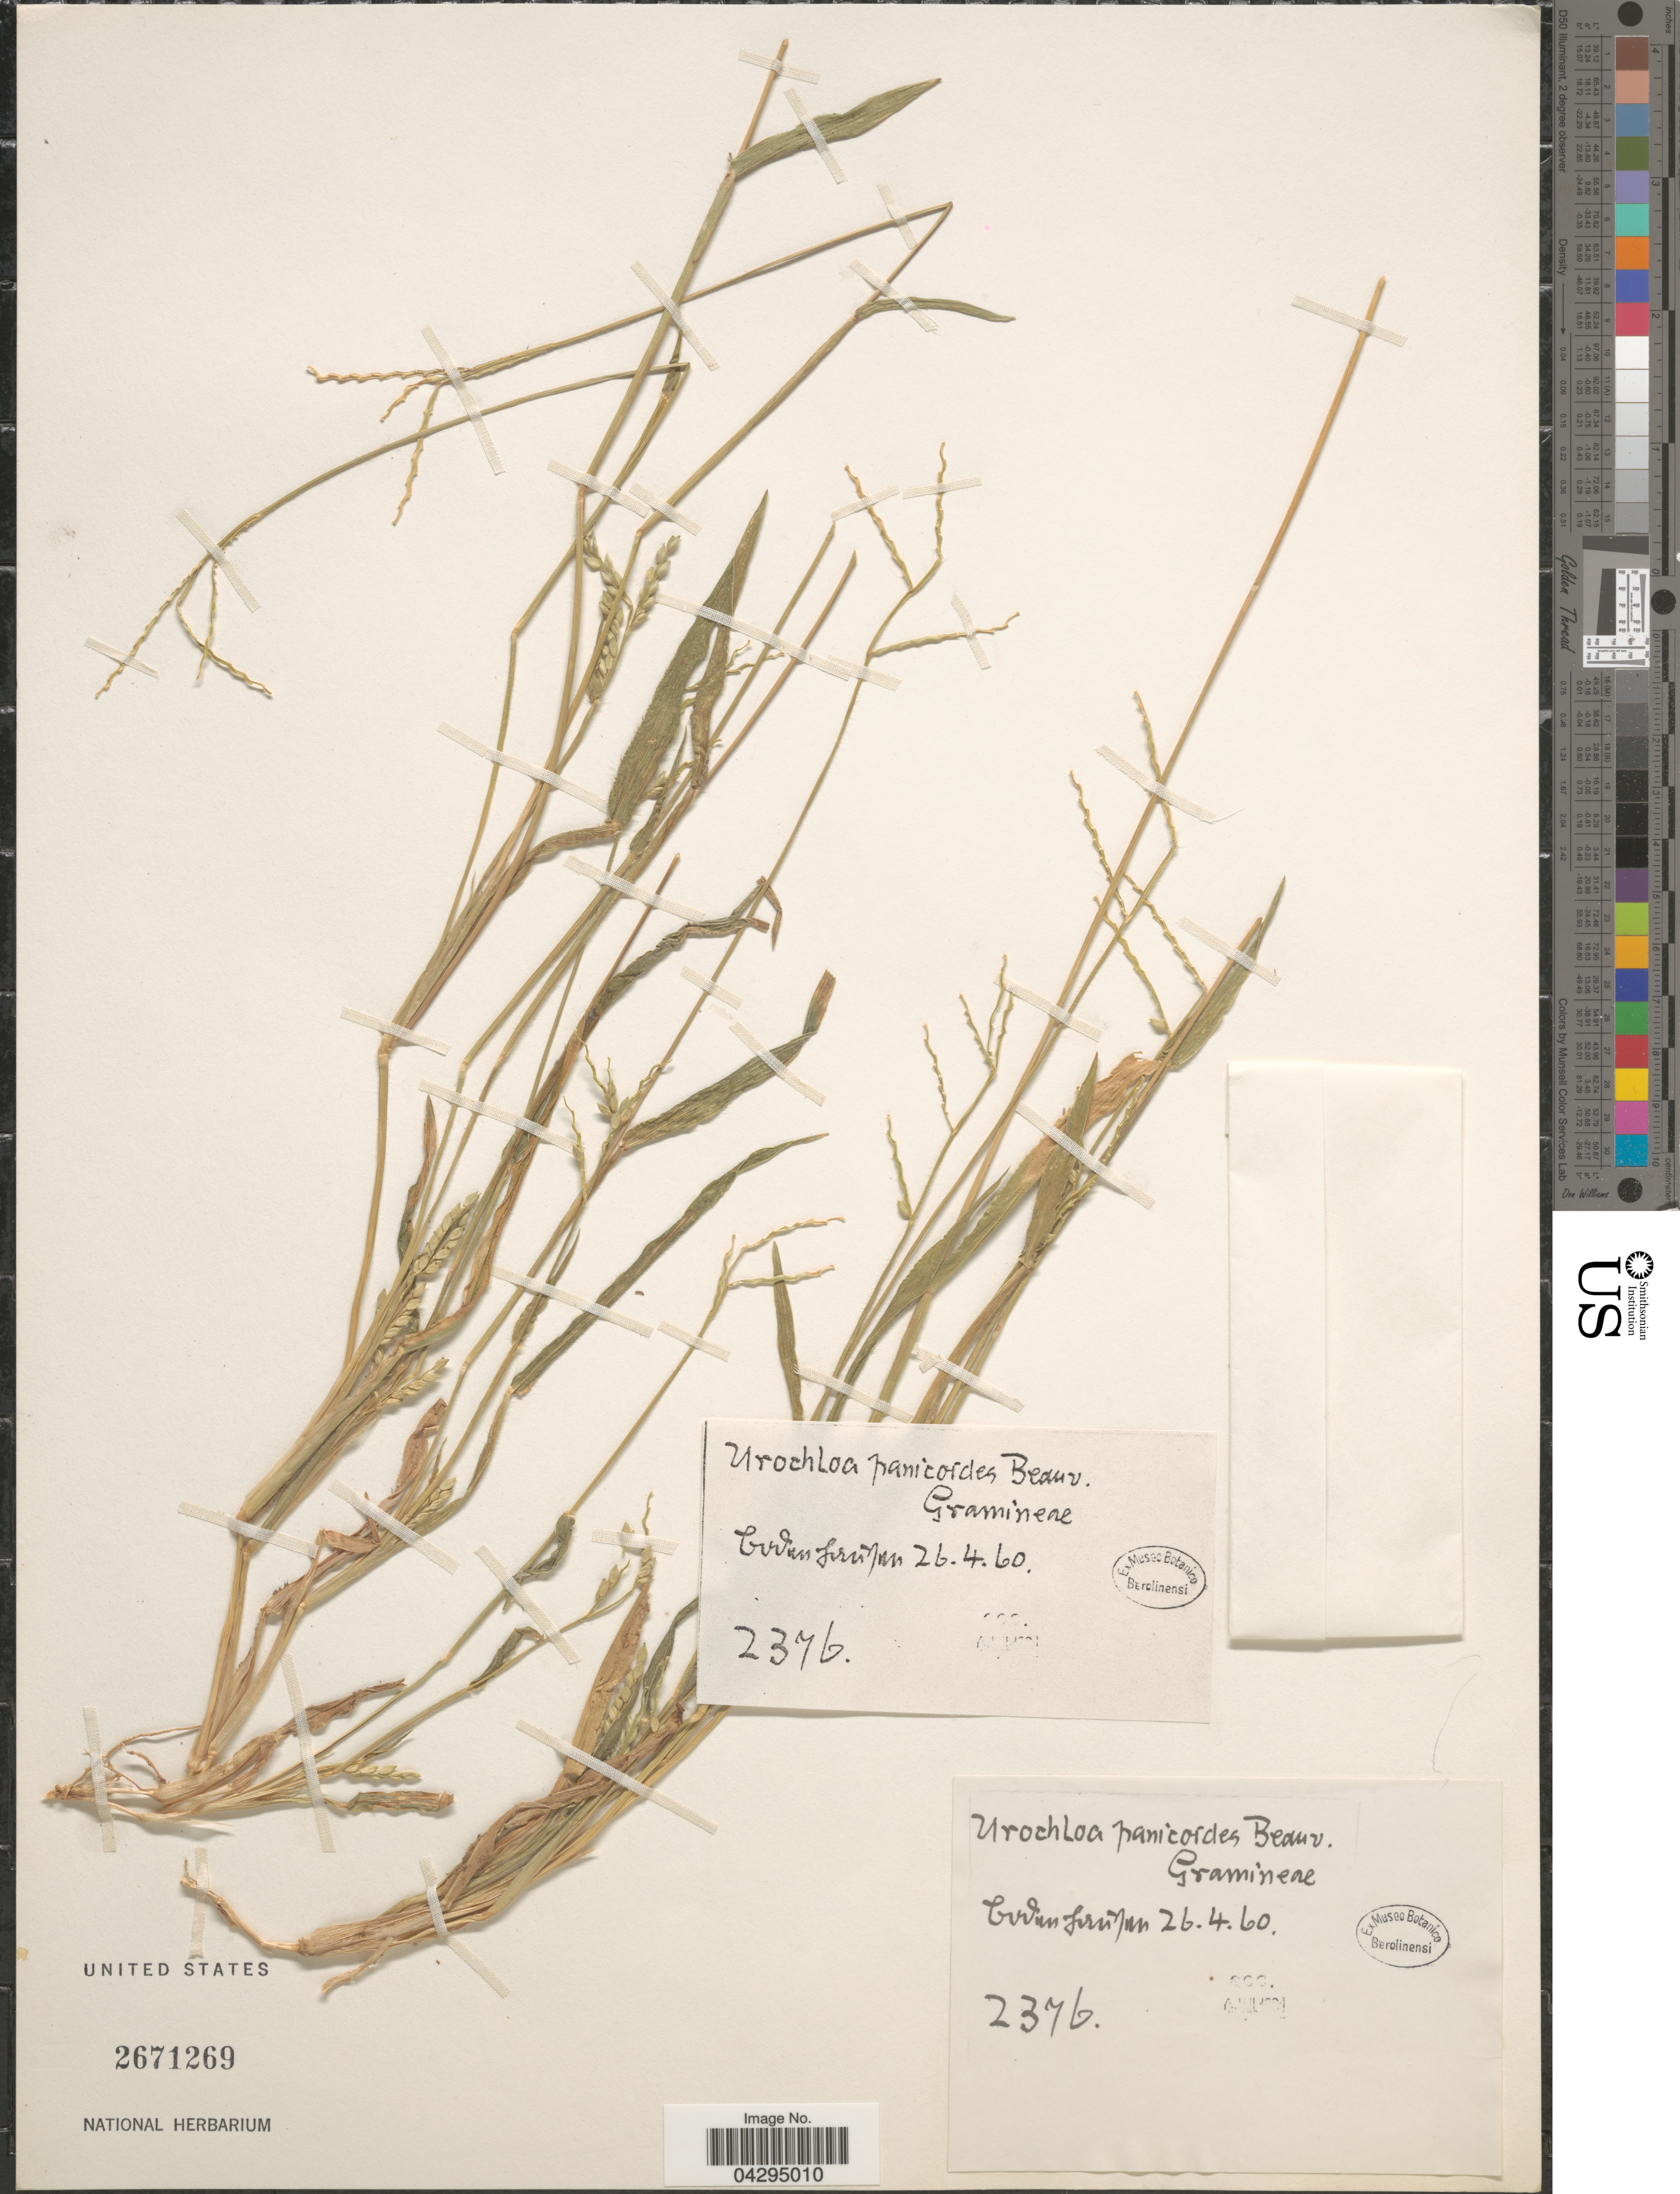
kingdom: Plantae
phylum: Tracheophyta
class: Liliopsida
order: Poales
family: Poaceae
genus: Urochloa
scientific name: Urochloa panicoides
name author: P. Beauv.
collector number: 2376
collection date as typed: Transcribed d/m/y: 26/4/60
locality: [illegible text].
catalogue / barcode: US 2671269